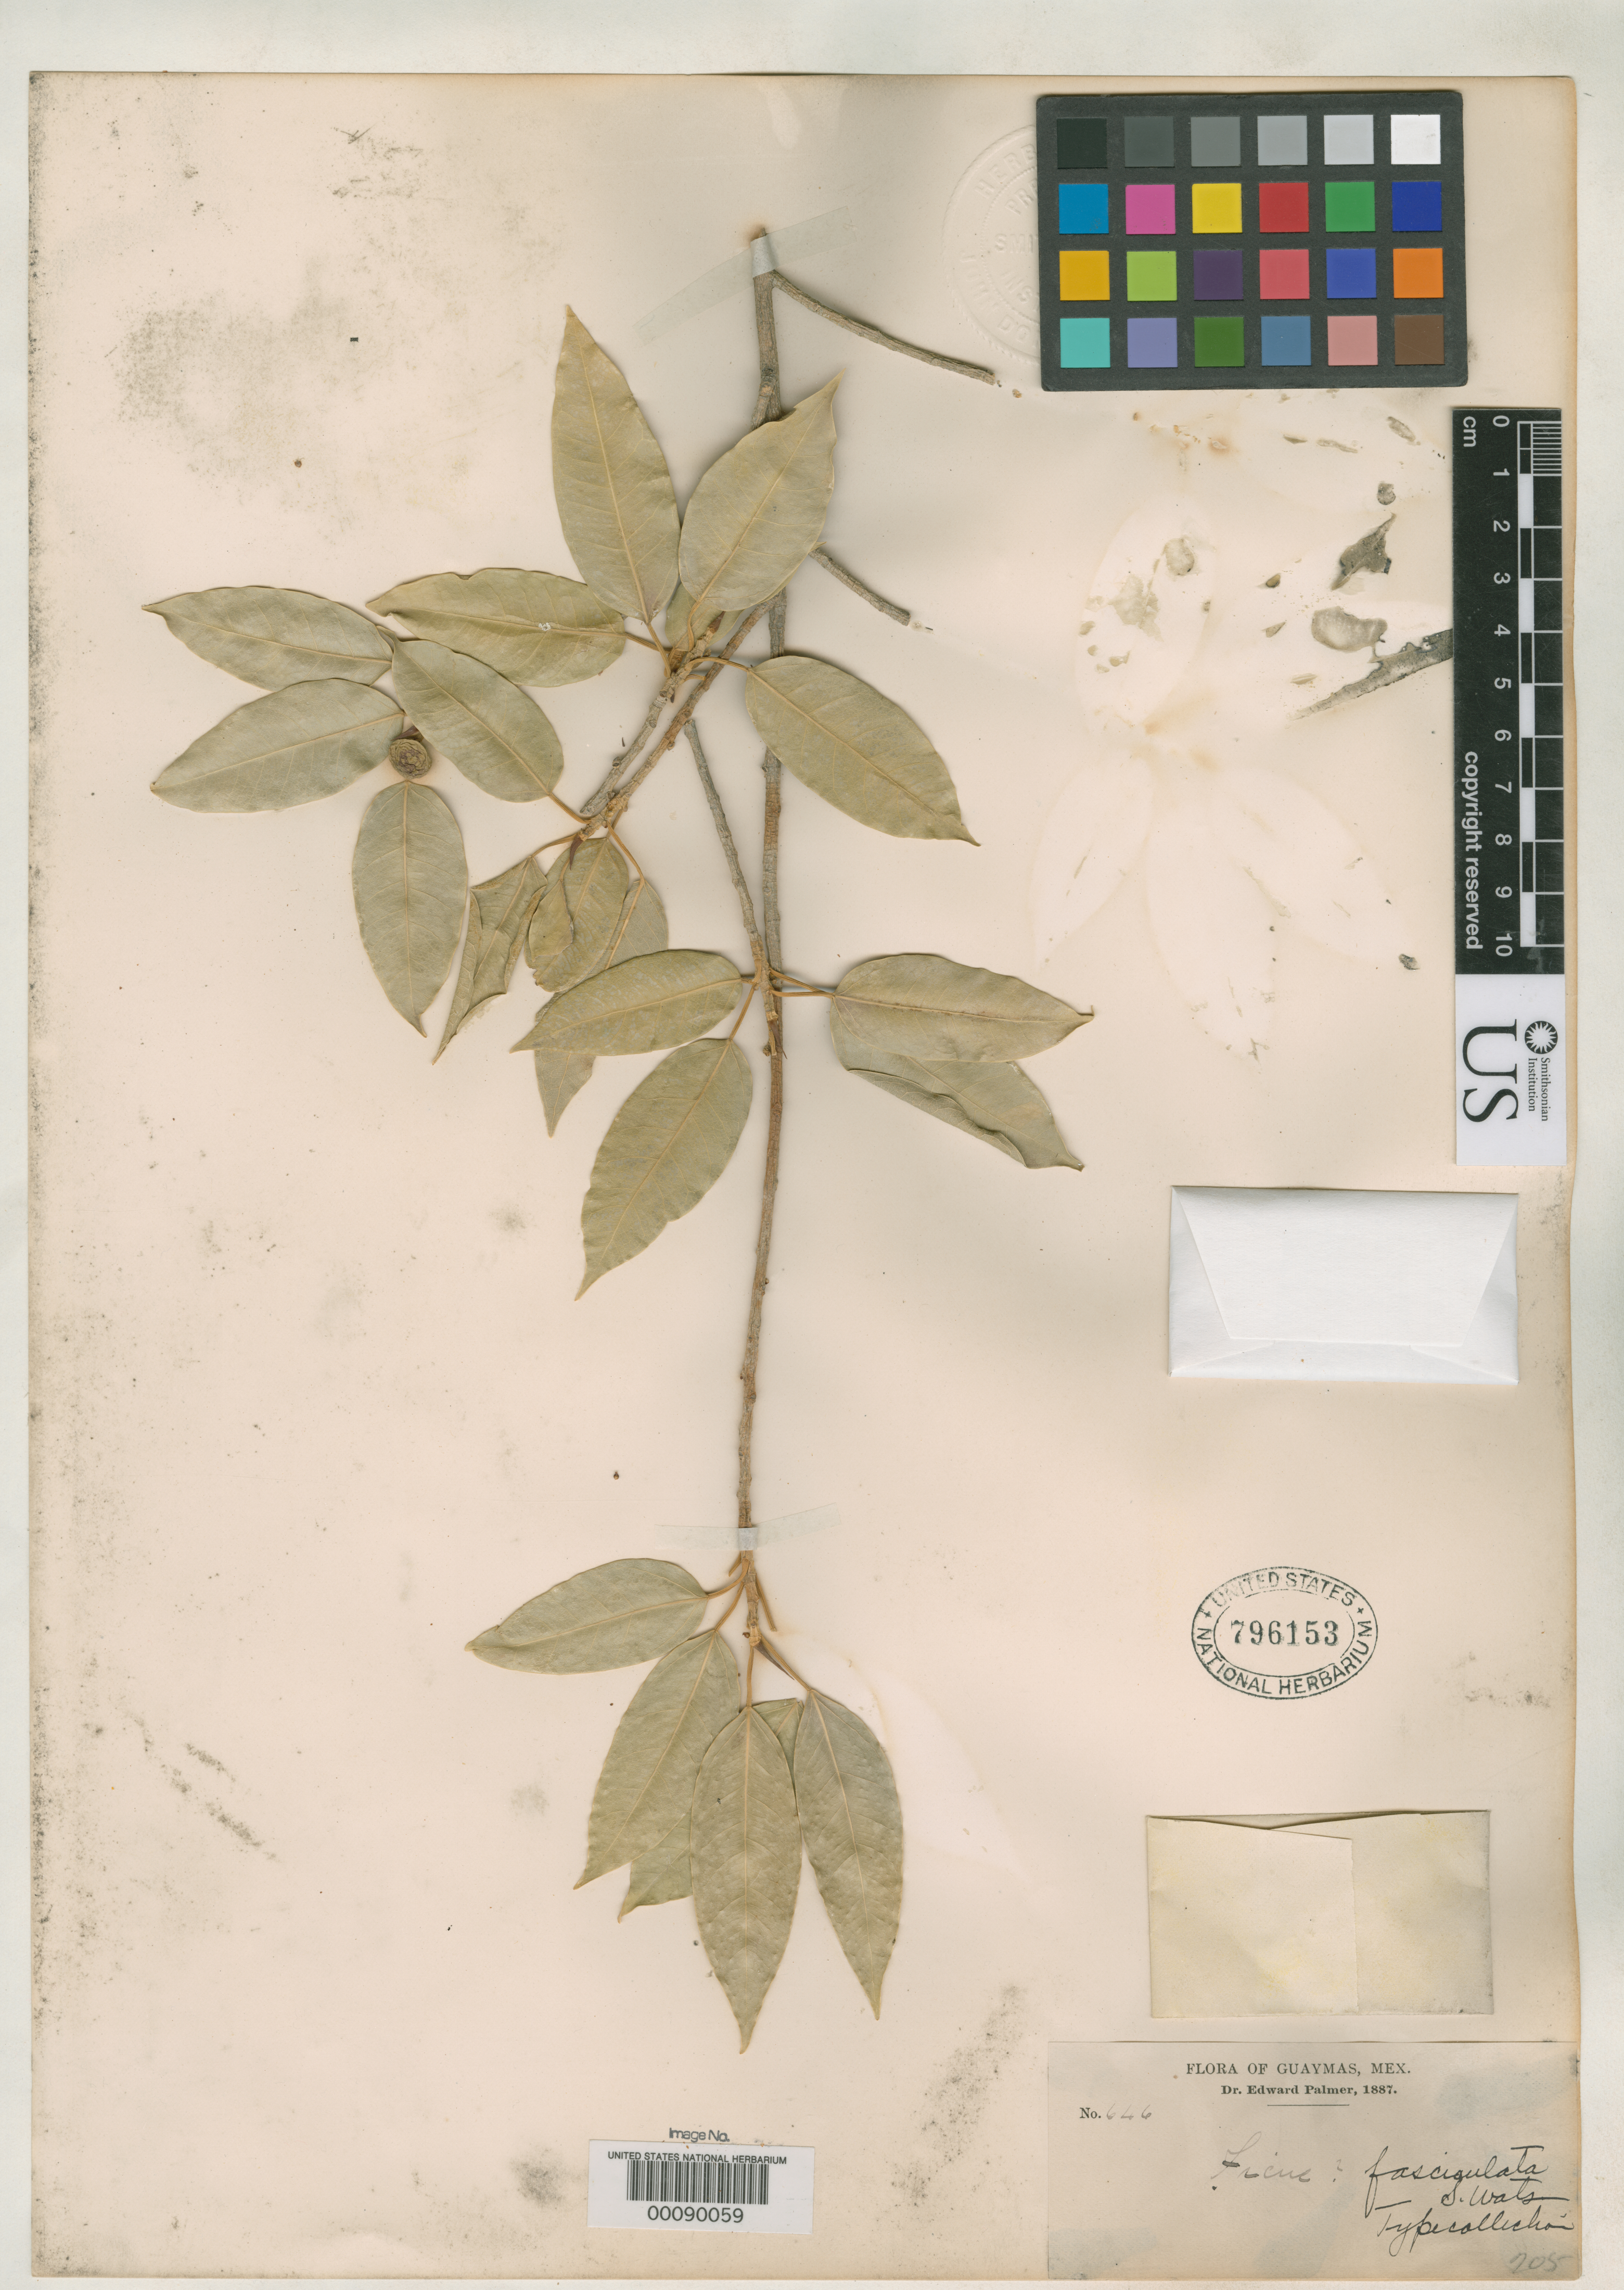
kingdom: Plantae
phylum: Tracheophyta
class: Magnoliopsida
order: Rosales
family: Moraceae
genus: Ficus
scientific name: Ficus fasciculata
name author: S. Watson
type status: Isotype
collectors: E. Palmer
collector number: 646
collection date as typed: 1887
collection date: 1887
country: Mexico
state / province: Sonora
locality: Guaymas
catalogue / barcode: US 796153